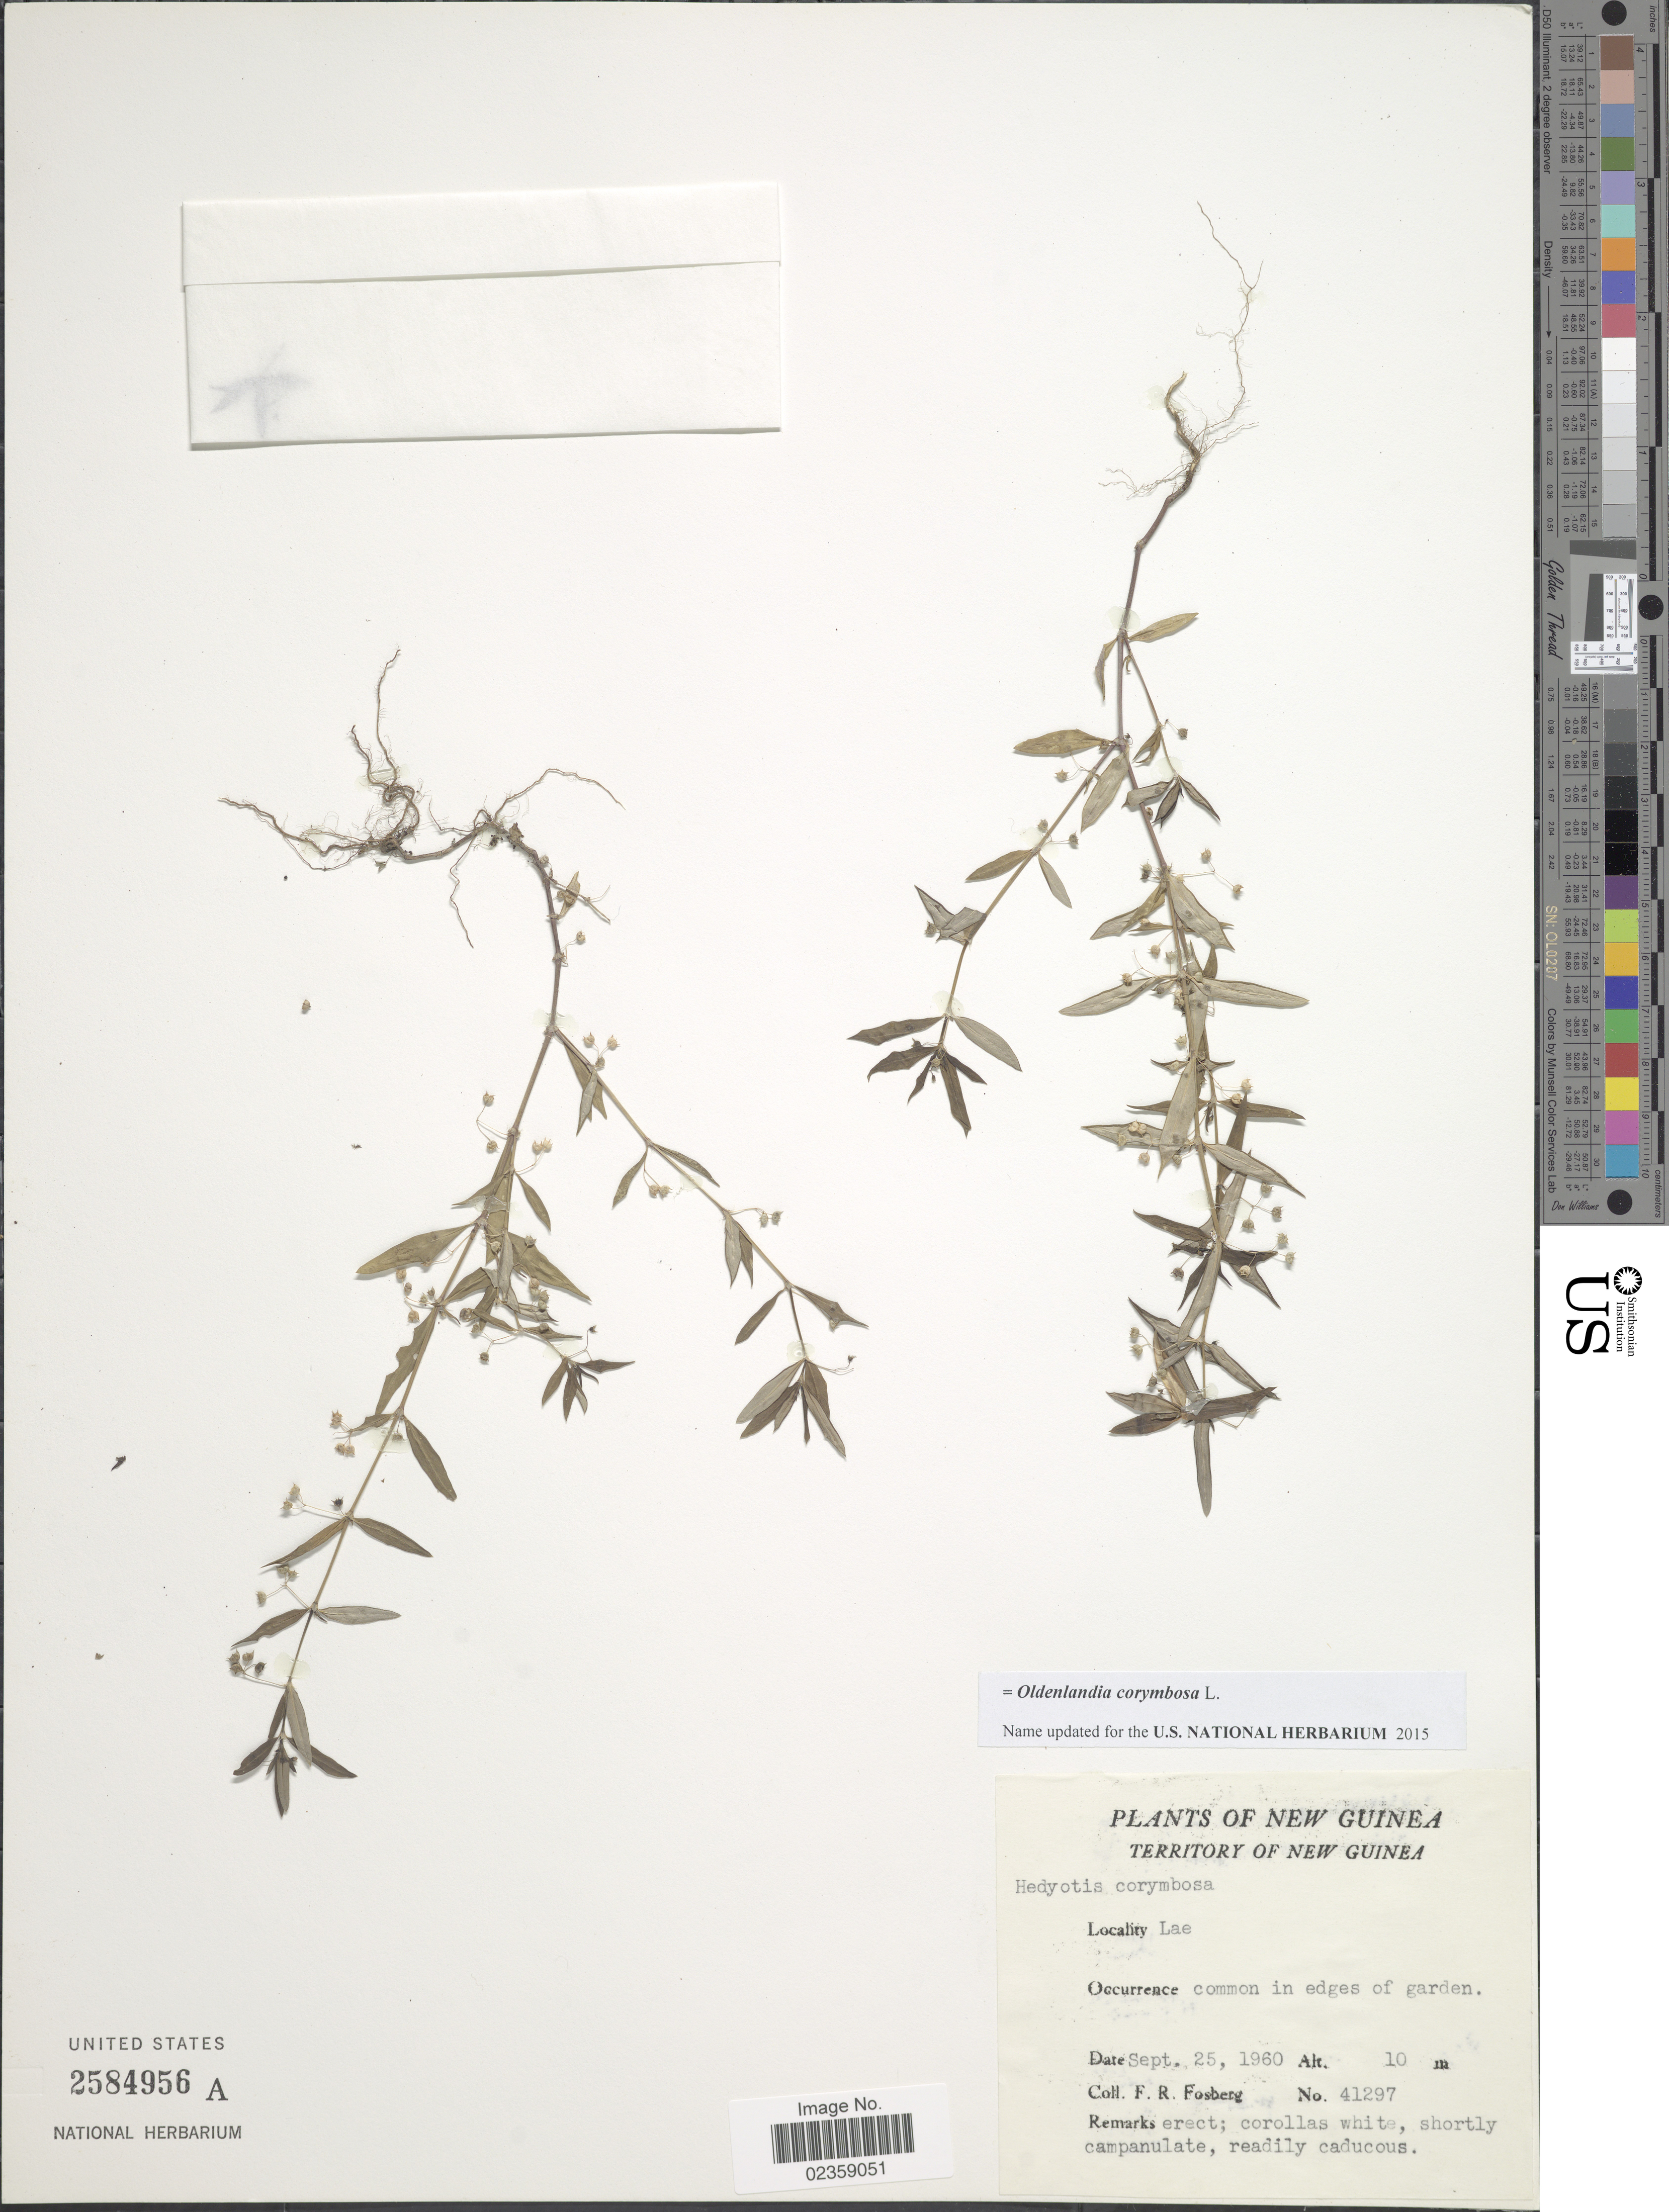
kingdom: Plantae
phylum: Tracheophyta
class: Magnoliopsida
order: Gentianales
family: Rubiaceae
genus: Oldenlandia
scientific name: Oldenlandia corymbosa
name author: L.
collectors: F. R. Fosberg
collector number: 41297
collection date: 1960-09-25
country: Papua New Guinea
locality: New Guinea. Territory of New Guinea. Lae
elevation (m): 10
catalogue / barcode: US 2584956A